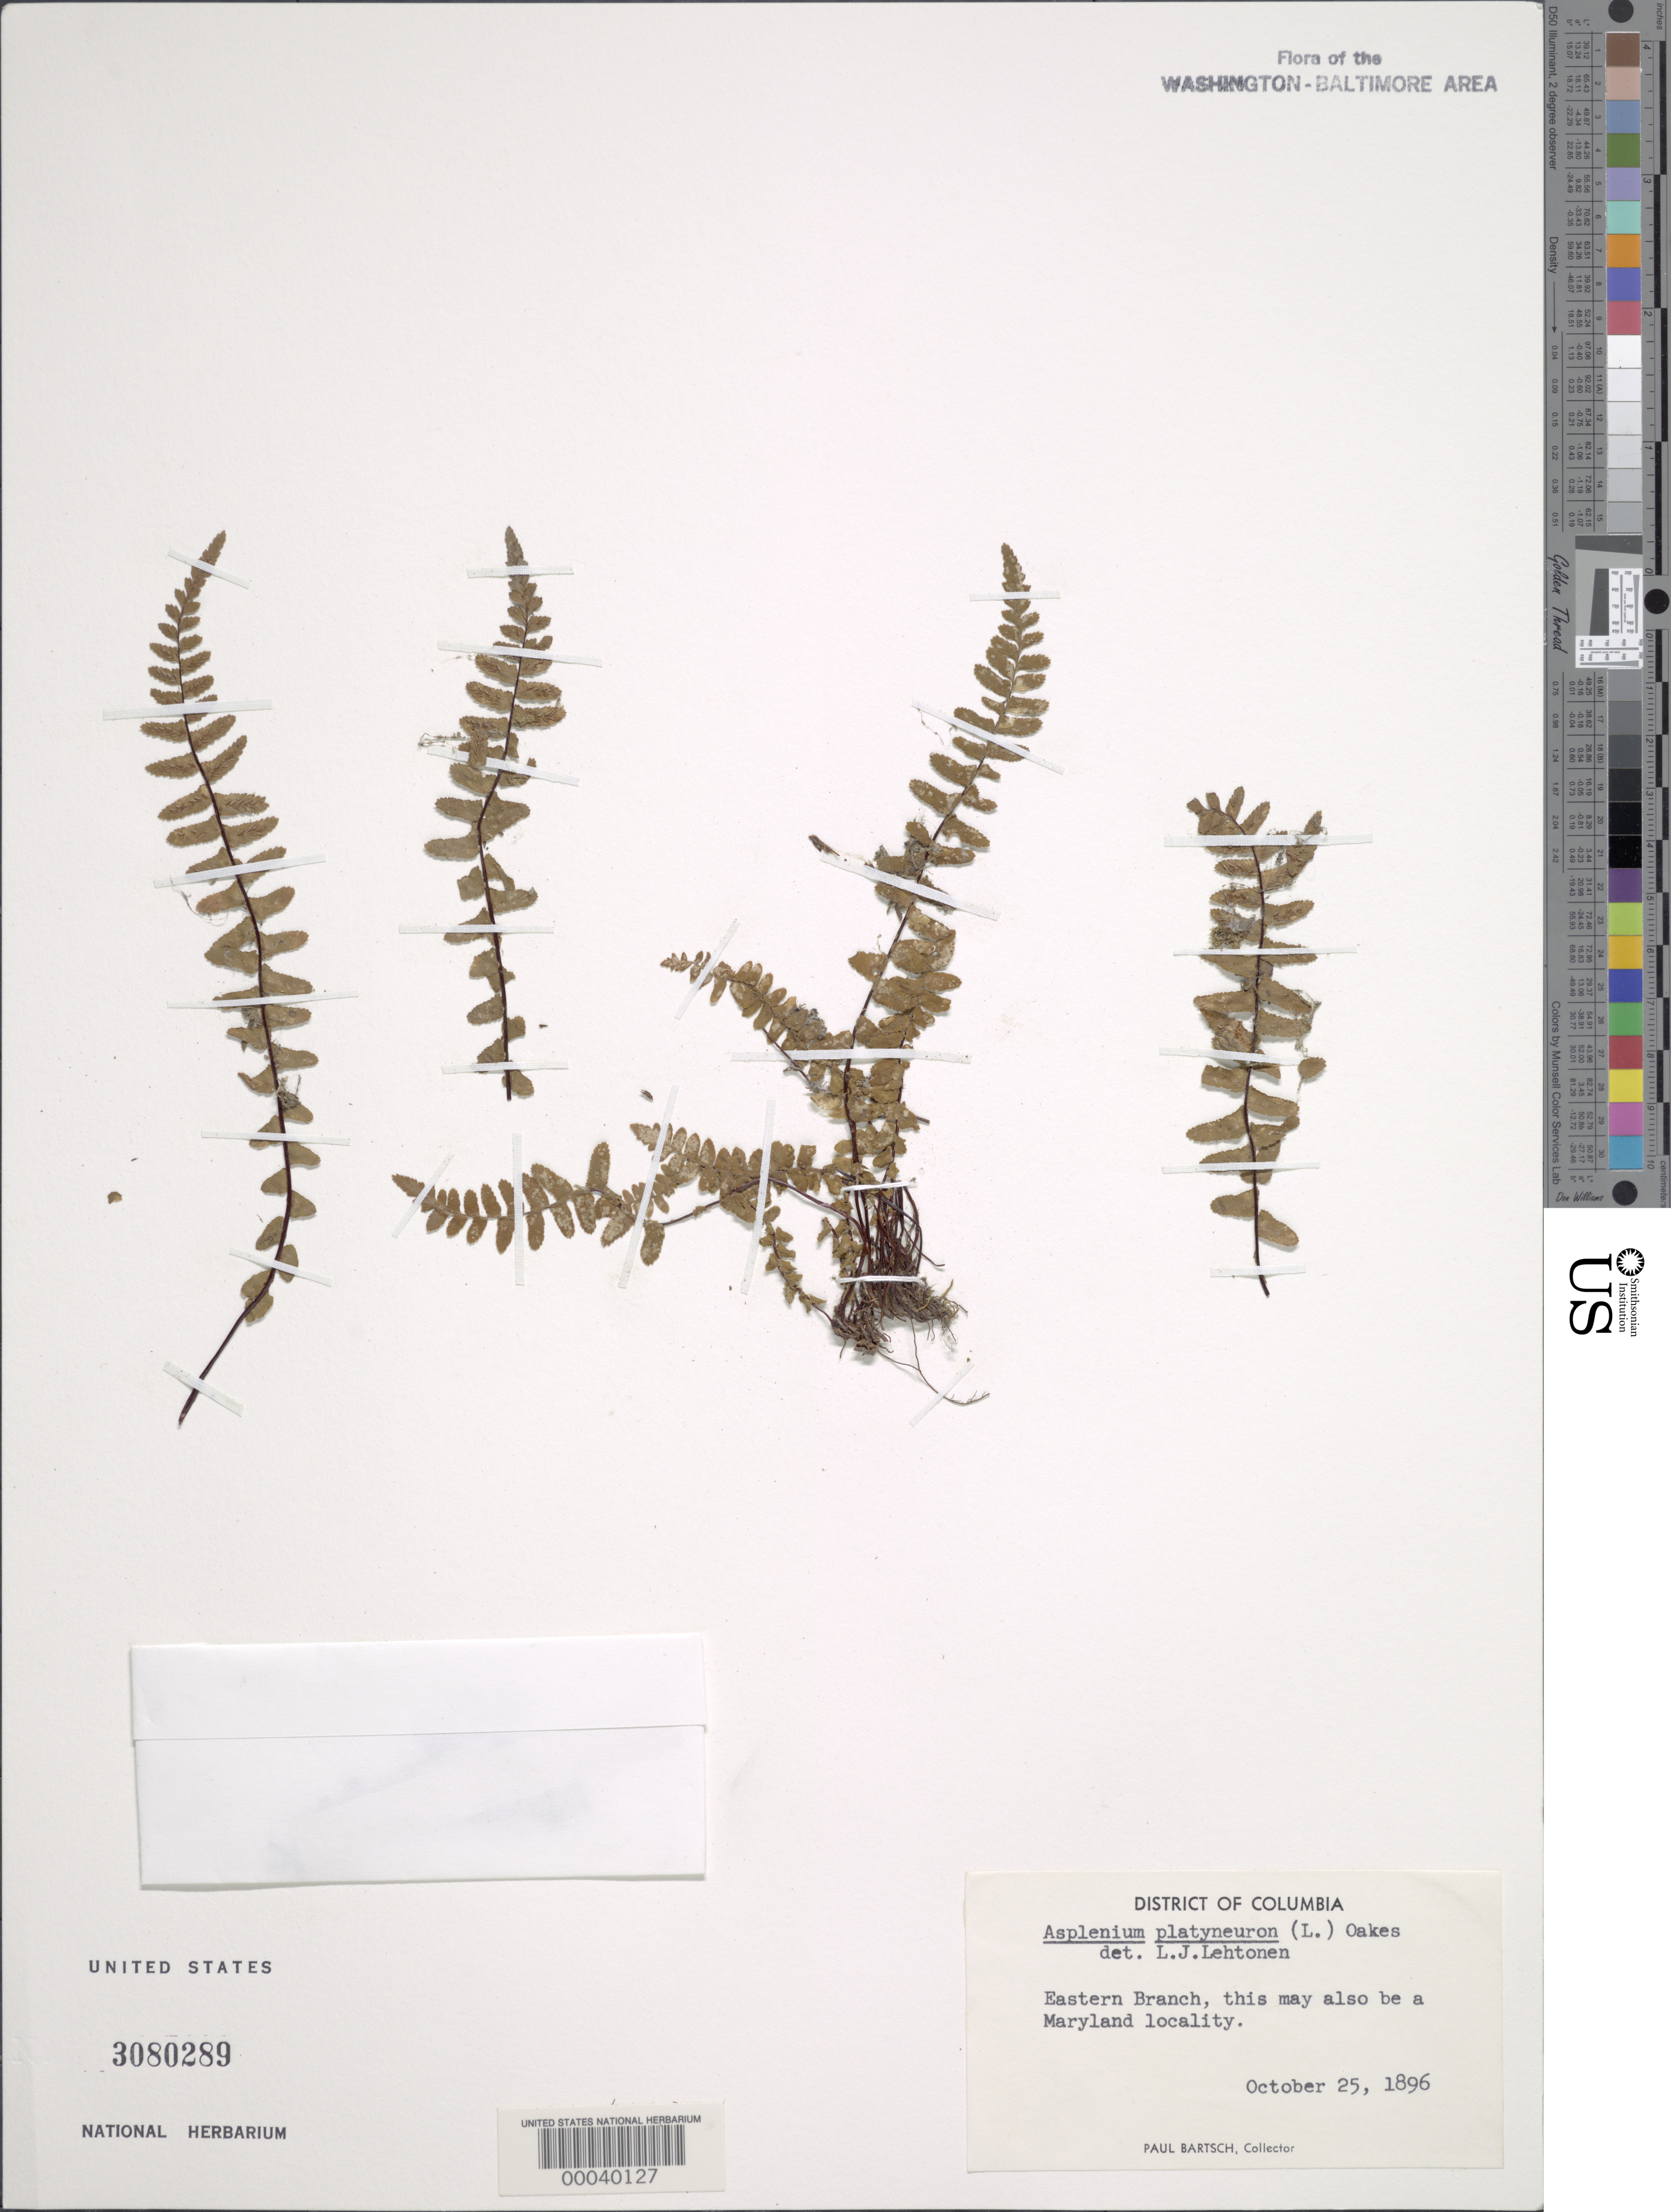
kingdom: Plantae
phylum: Tracheophyta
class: Polypodiopsida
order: Polypodiales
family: Aspleniaceae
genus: Asplenium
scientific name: Asplenium platyneuron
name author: (L.) Britton, Stearns & Poggenb.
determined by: Lehtonen, L.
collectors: P. Bartsch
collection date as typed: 25 Oct 1896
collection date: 1896-10-25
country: United States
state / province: District of Columbia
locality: Eastern Branch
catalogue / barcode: US 3080289